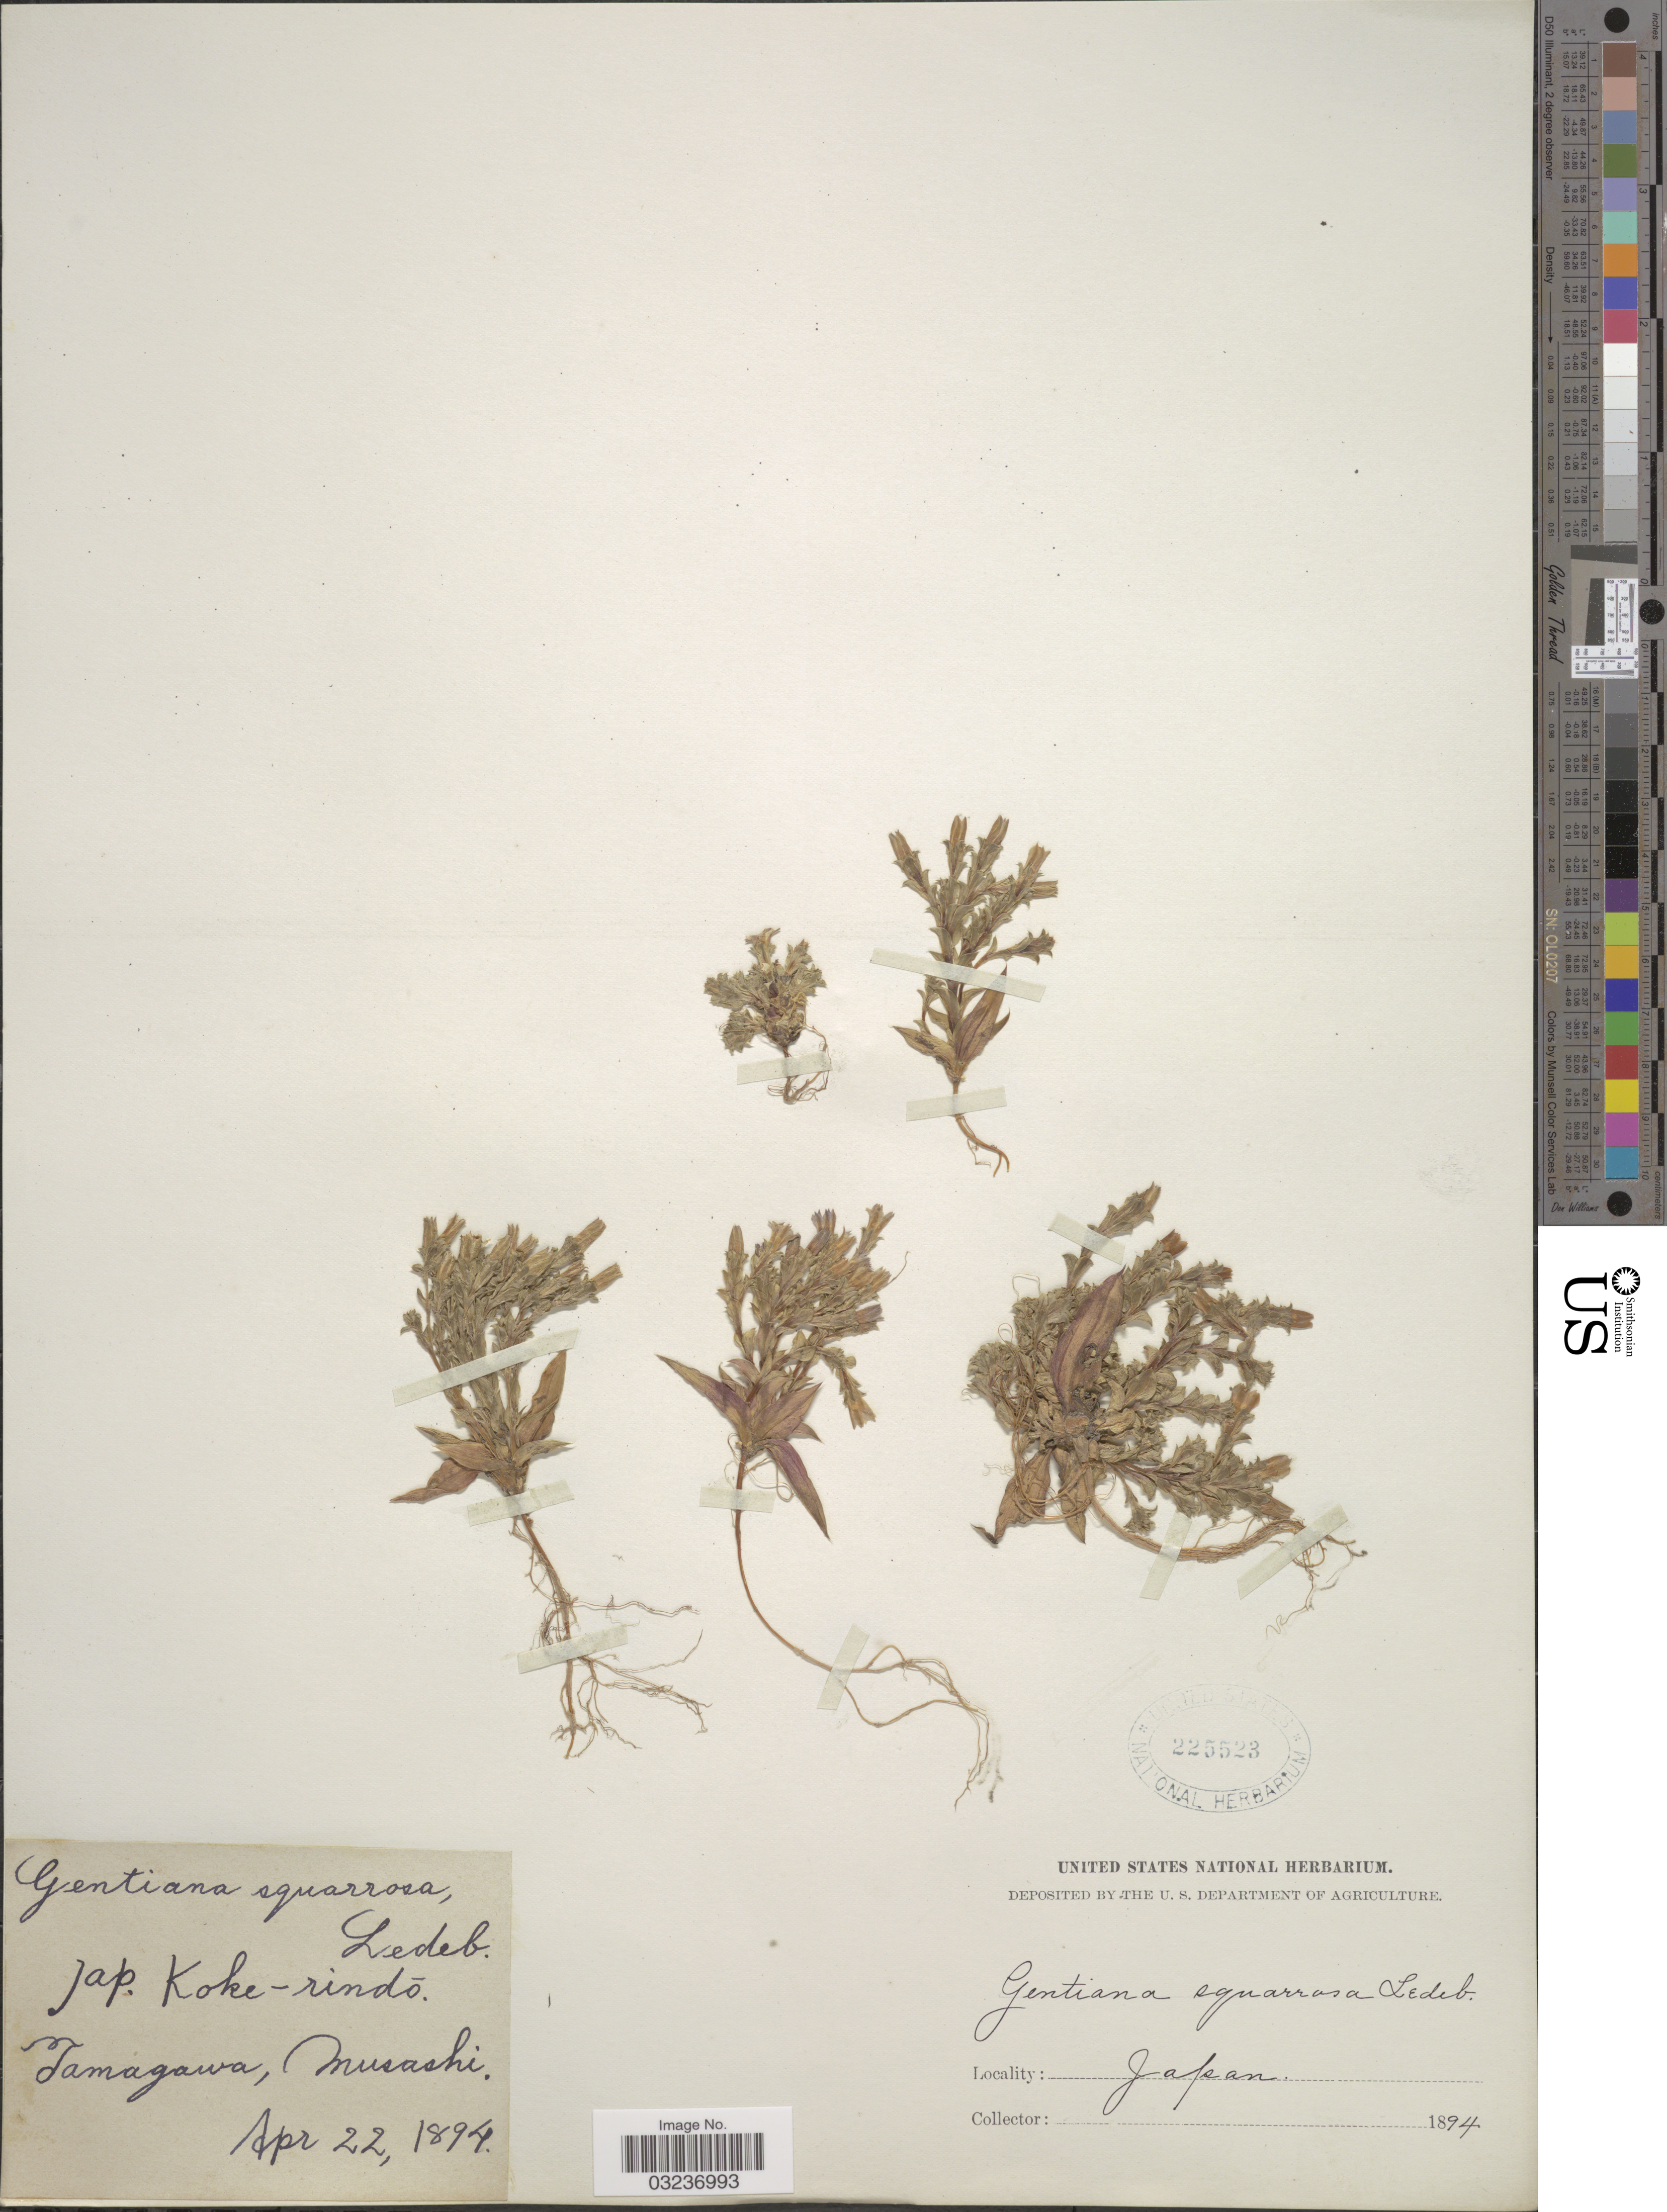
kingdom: Plantae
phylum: Tracheophyta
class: Magnoliopsida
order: Gentianales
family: Gentianaceae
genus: Gentiana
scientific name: Gentiana squarrosa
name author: Ledeb.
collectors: ex herb. United States National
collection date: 1894-04-22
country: Japan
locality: Tamagawa, Musashi.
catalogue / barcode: US 225523